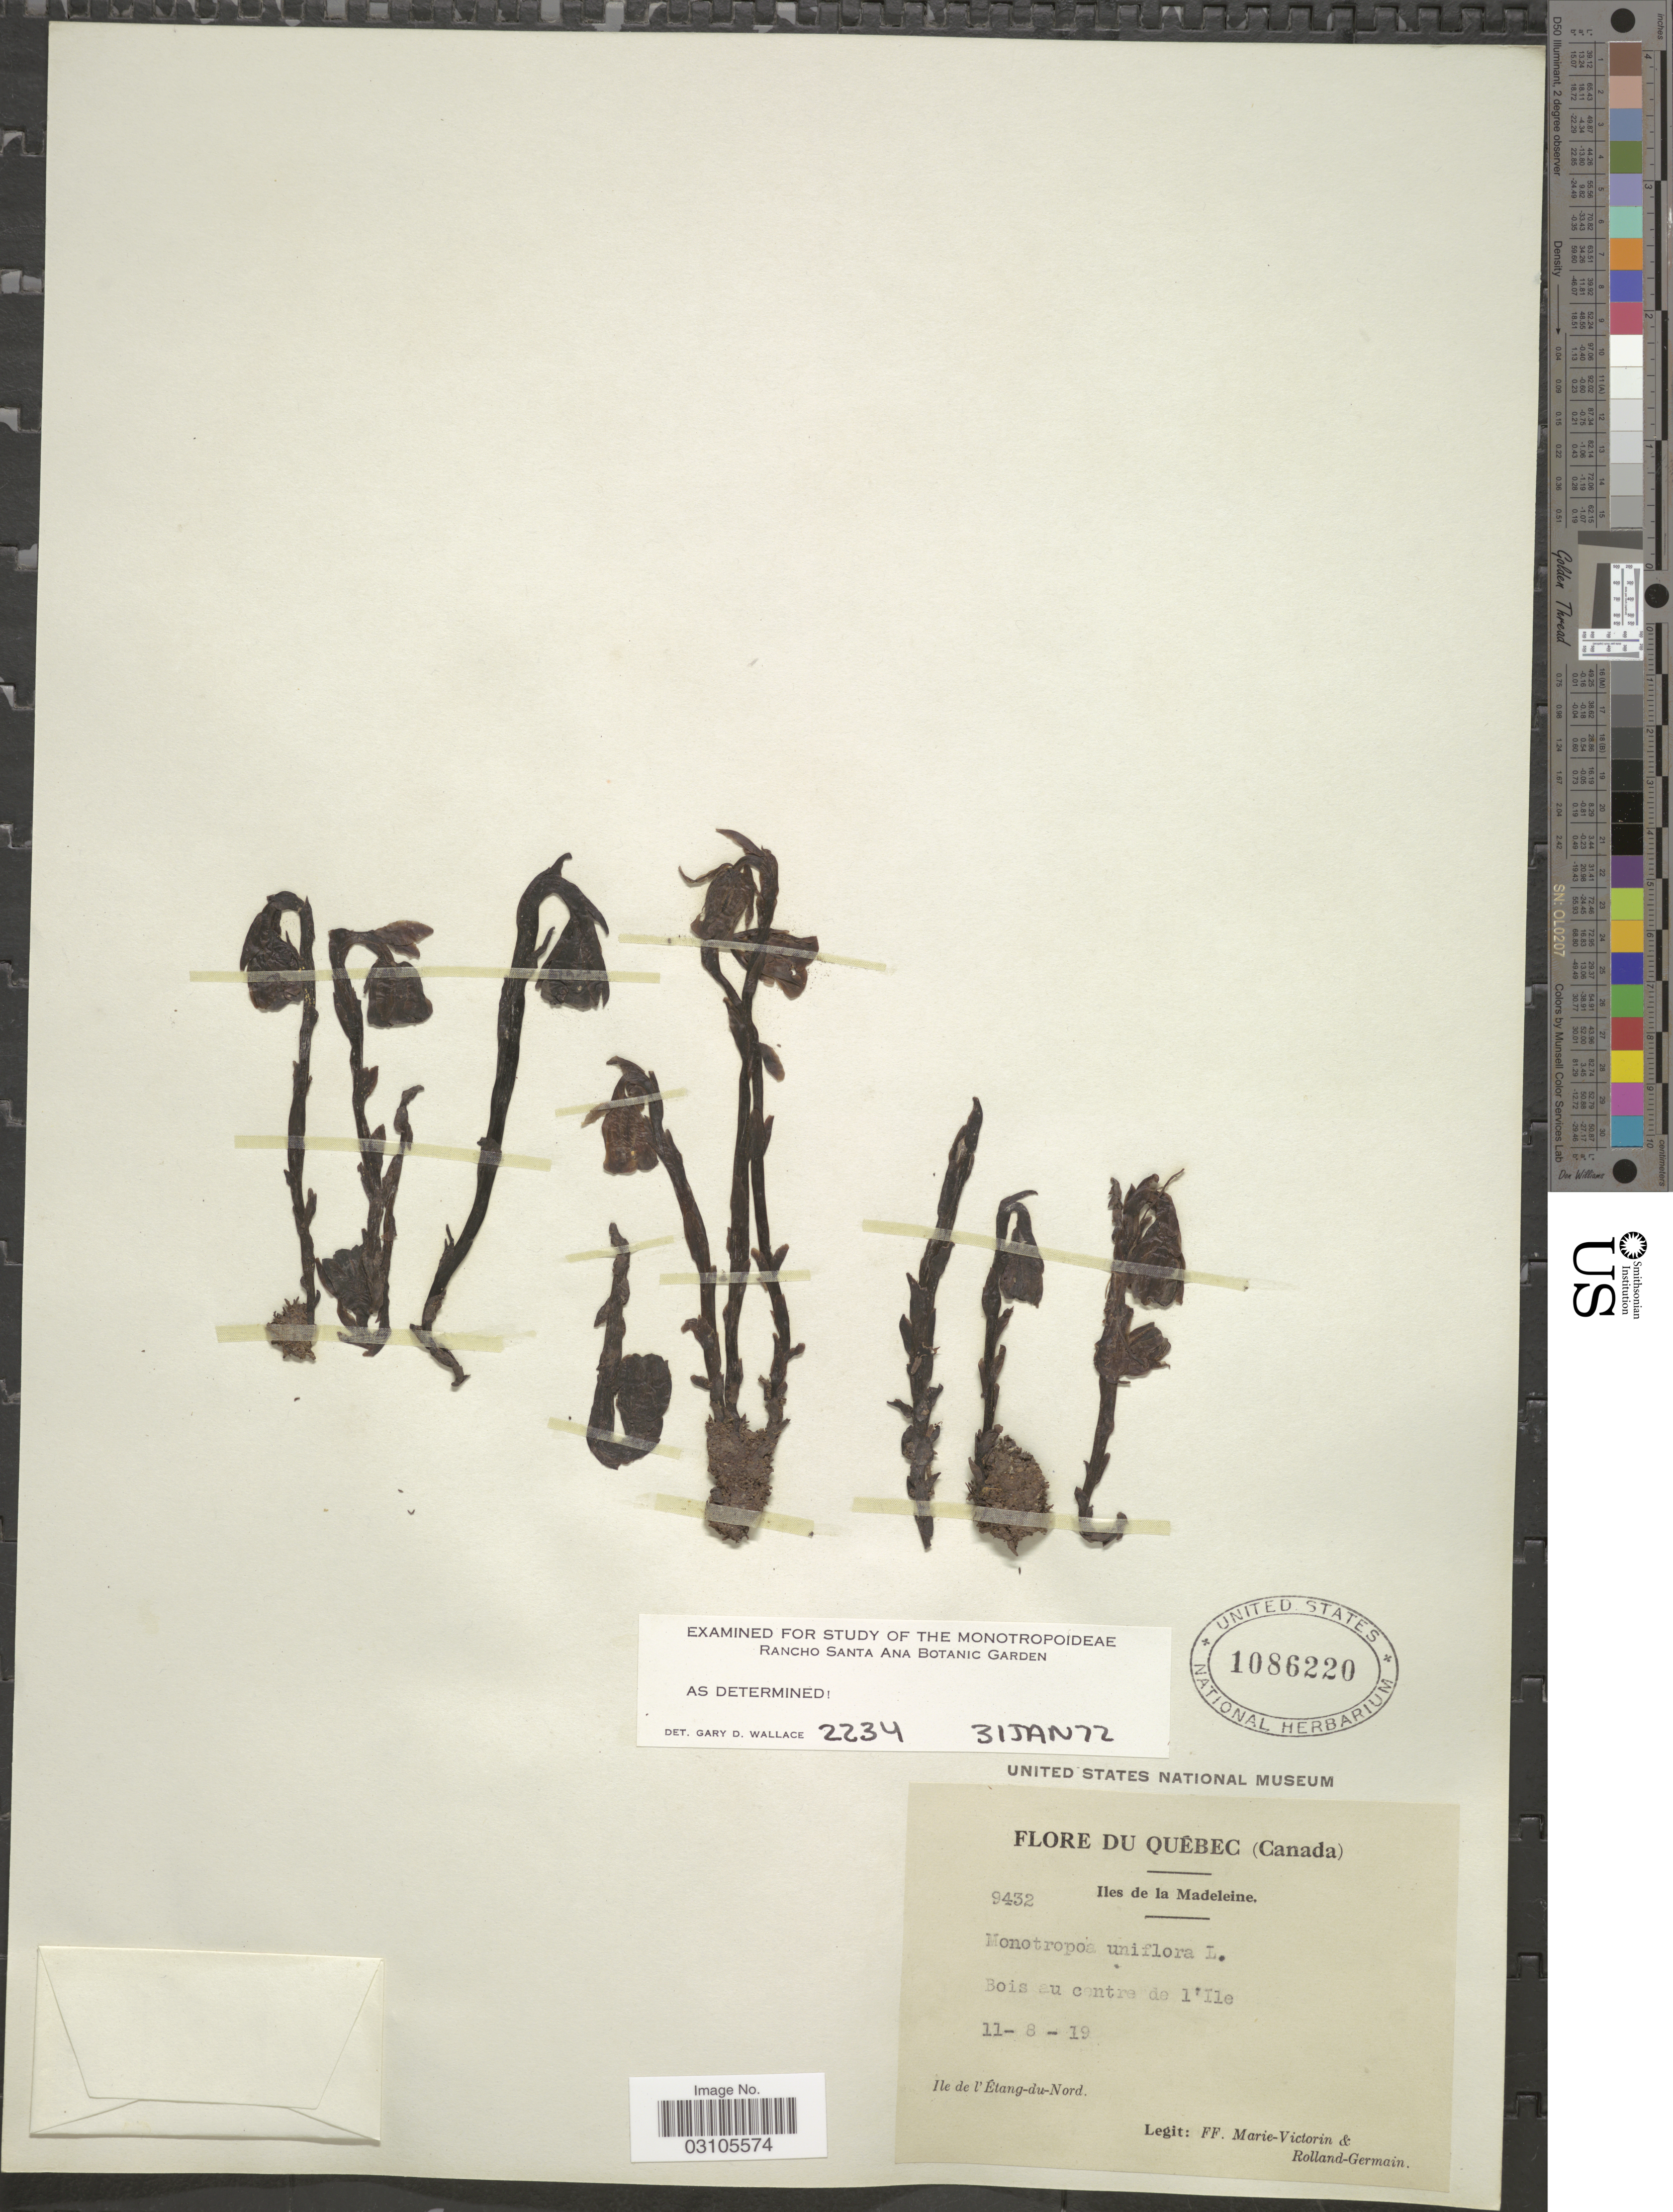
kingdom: Plantae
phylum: Tracheophyta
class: Magnoliopsida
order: Ericales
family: Ericaceae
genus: Monotropa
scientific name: Monotropa uniflora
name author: L.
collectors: F. Marie-Victorin & Rolland-Germain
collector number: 9432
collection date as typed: Transcribed d/m/y: 11/8/19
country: Canada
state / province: Quebec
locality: Iles de la Madeleine. Bois au centre de l'Ile. Ile de l'Étanf-du-Nord.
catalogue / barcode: US 1086220